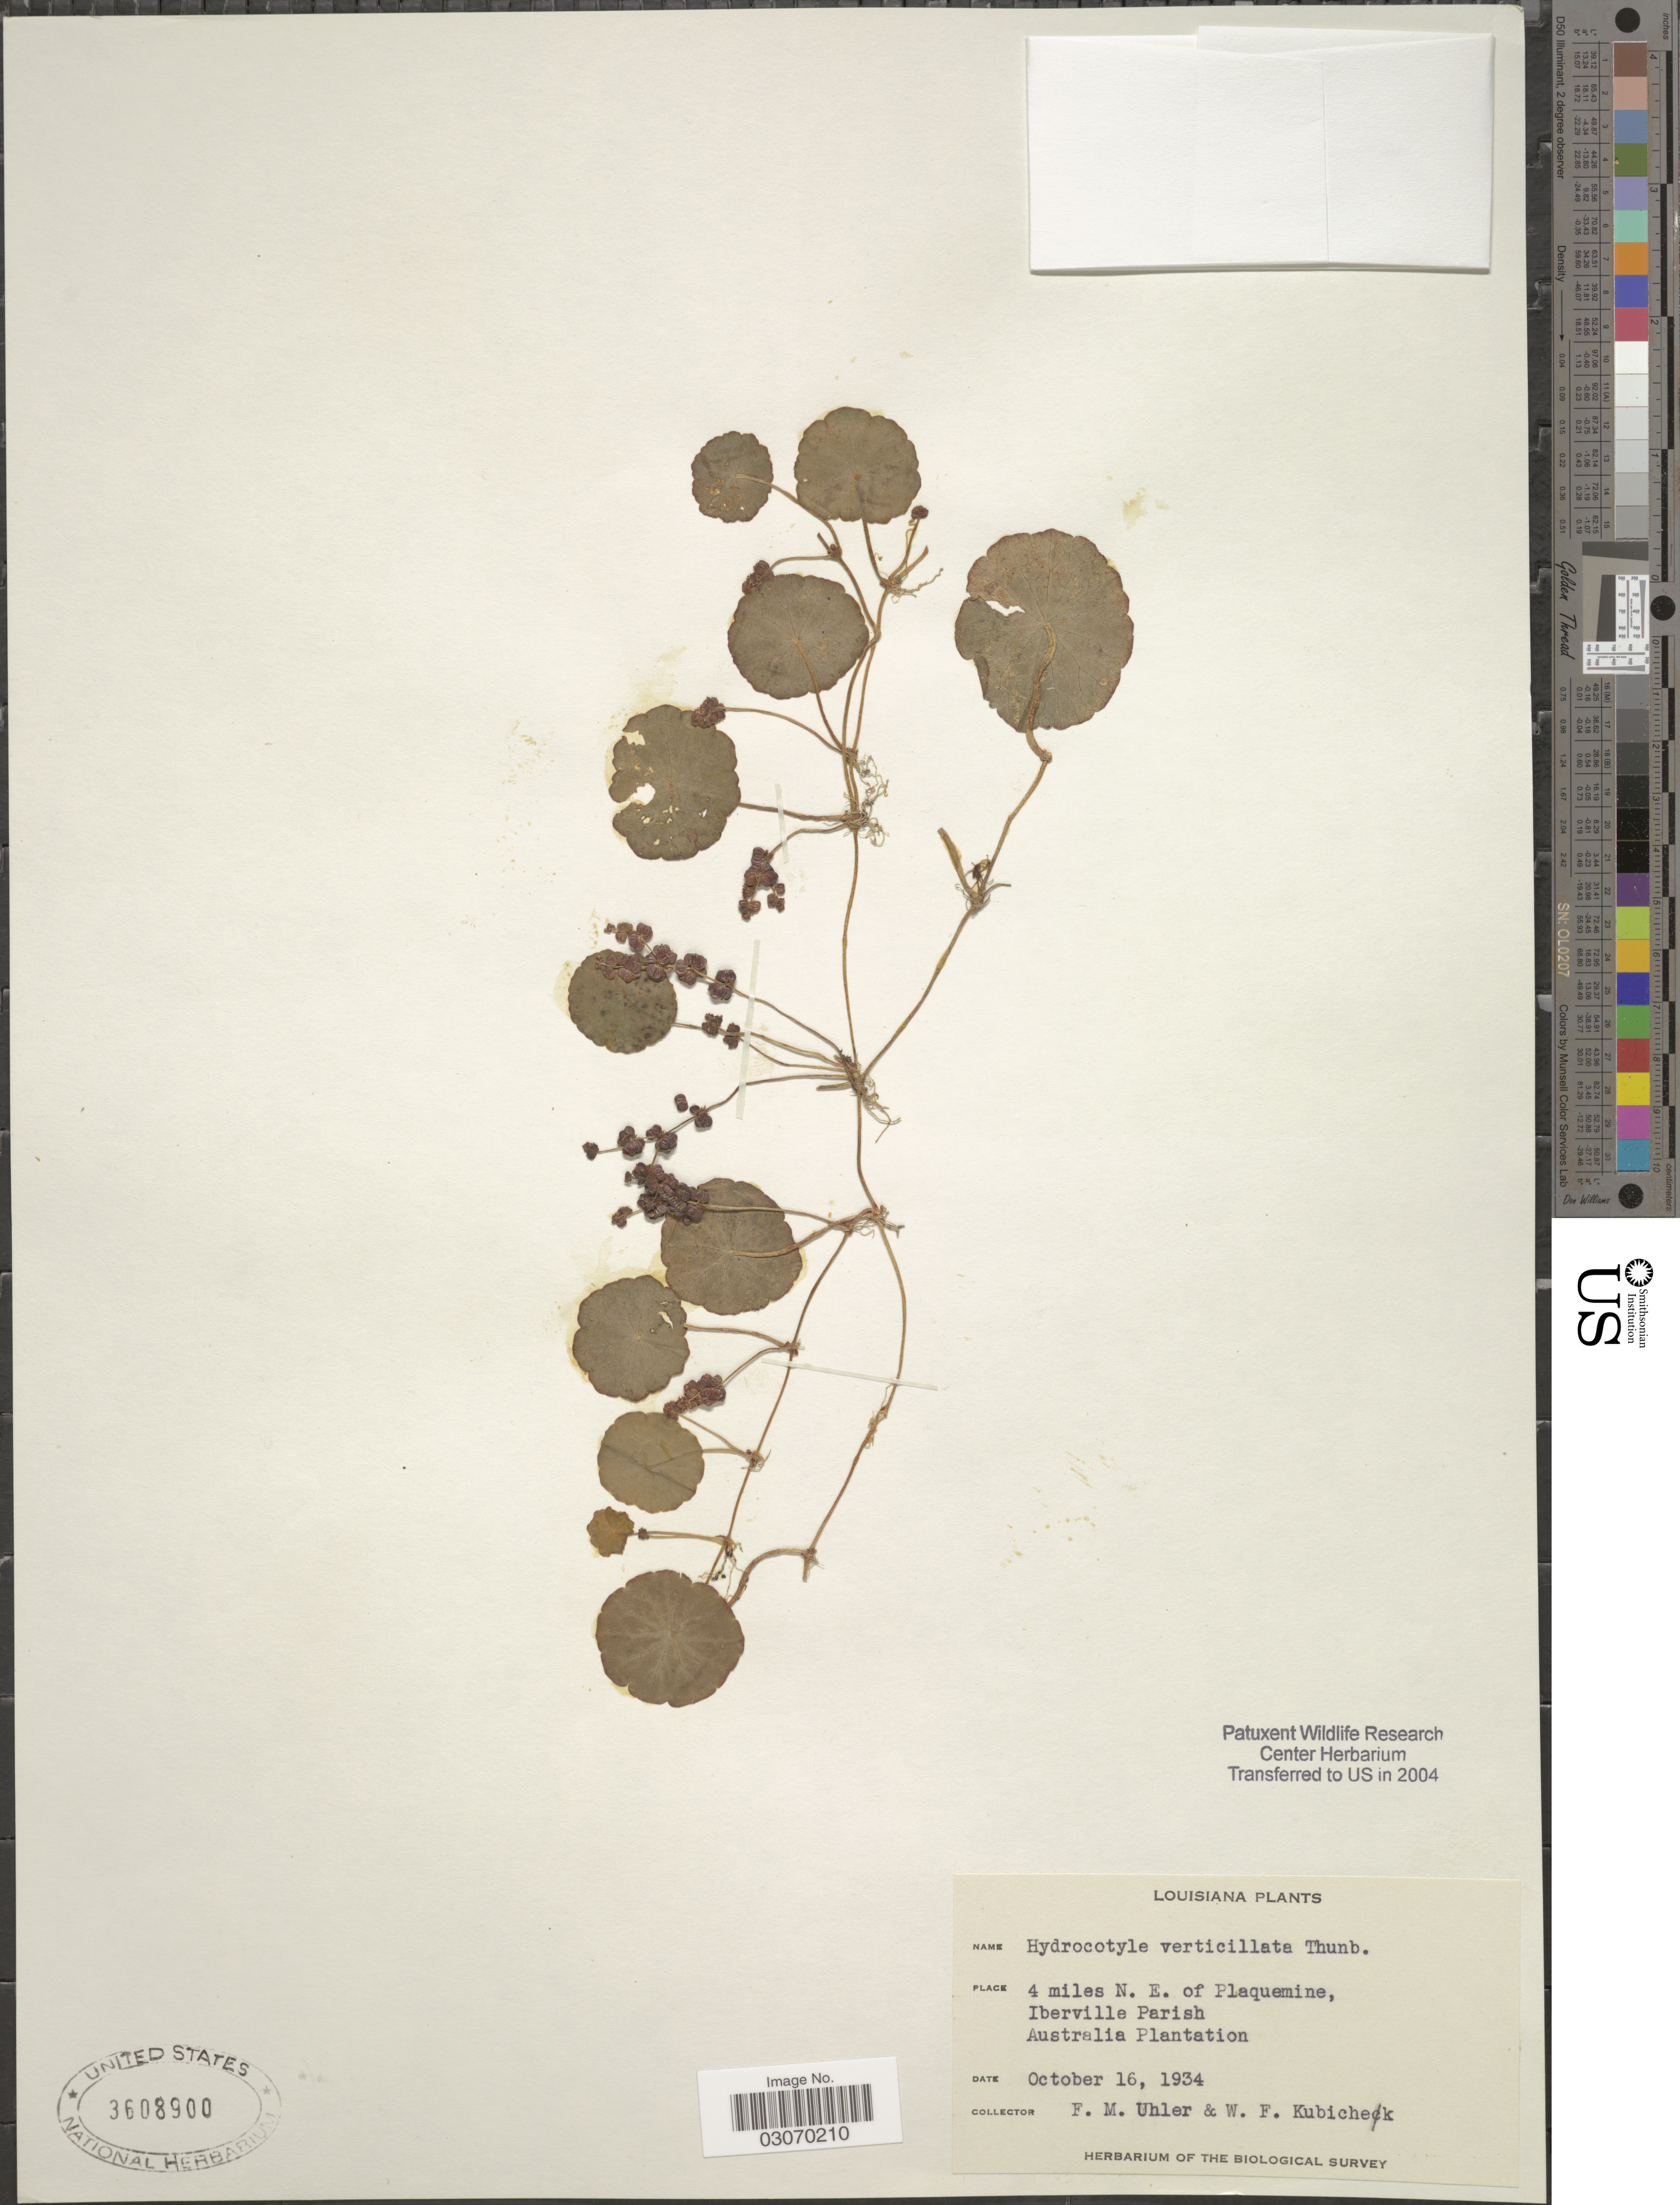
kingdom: Plantae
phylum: Tracheophyta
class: Magnoliopsida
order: Apiales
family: Araliaceae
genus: Hydrocotyle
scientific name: Hydrocotyle verticillata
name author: Thunb.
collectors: F. M. Uhler & W. Kubichek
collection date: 1934-10-16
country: United States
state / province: Louisiana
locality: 4 miles N. E. of Plaquemine, Iberville Parish. Australia Plantation.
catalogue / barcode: US 3608900